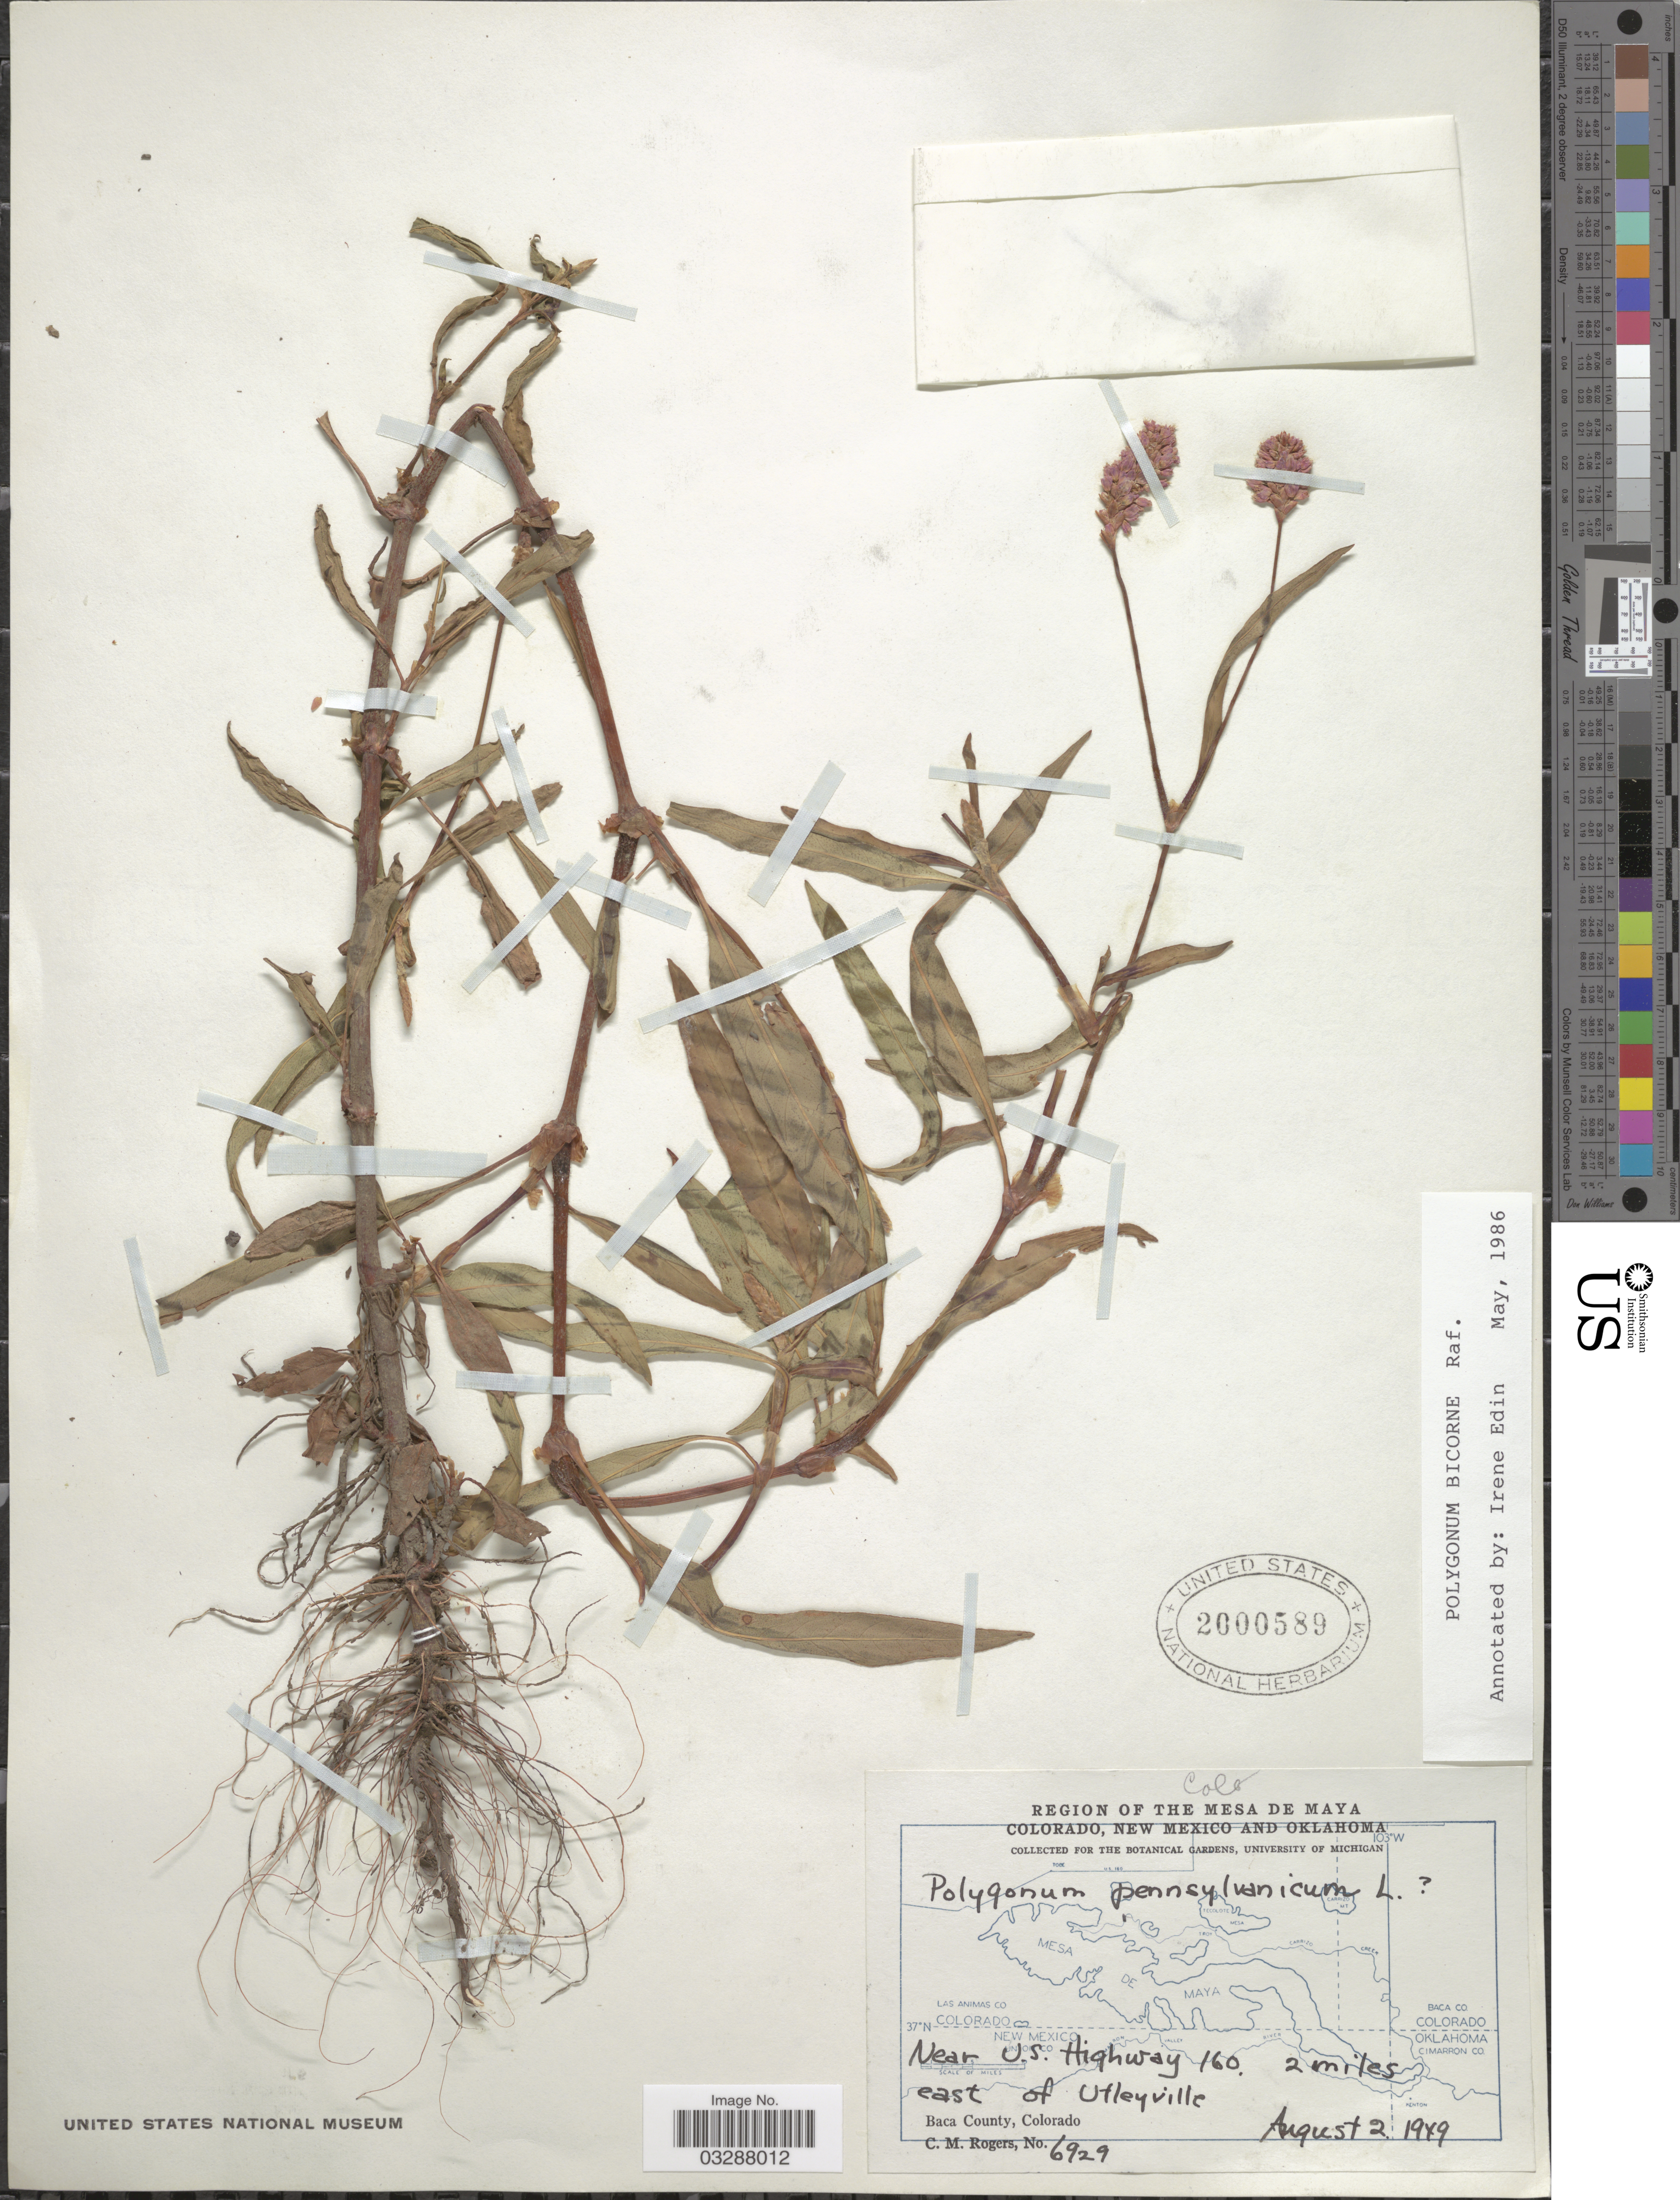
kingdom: Plantae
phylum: Tracheophyta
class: Magnoliopsida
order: Caryophyllales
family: Polygonaceae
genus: Persicaria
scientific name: Persicaria bicornis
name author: (Raf.) Nieuwl.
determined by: Atha, D. E.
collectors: C. M. Rogers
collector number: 6929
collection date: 1949-08-02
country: United States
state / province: Colorado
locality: Region of The Mesa de Maya, Near U.S. Highway 160. 2 miles east of Utleyville. Baca County.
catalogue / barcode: US 2000589